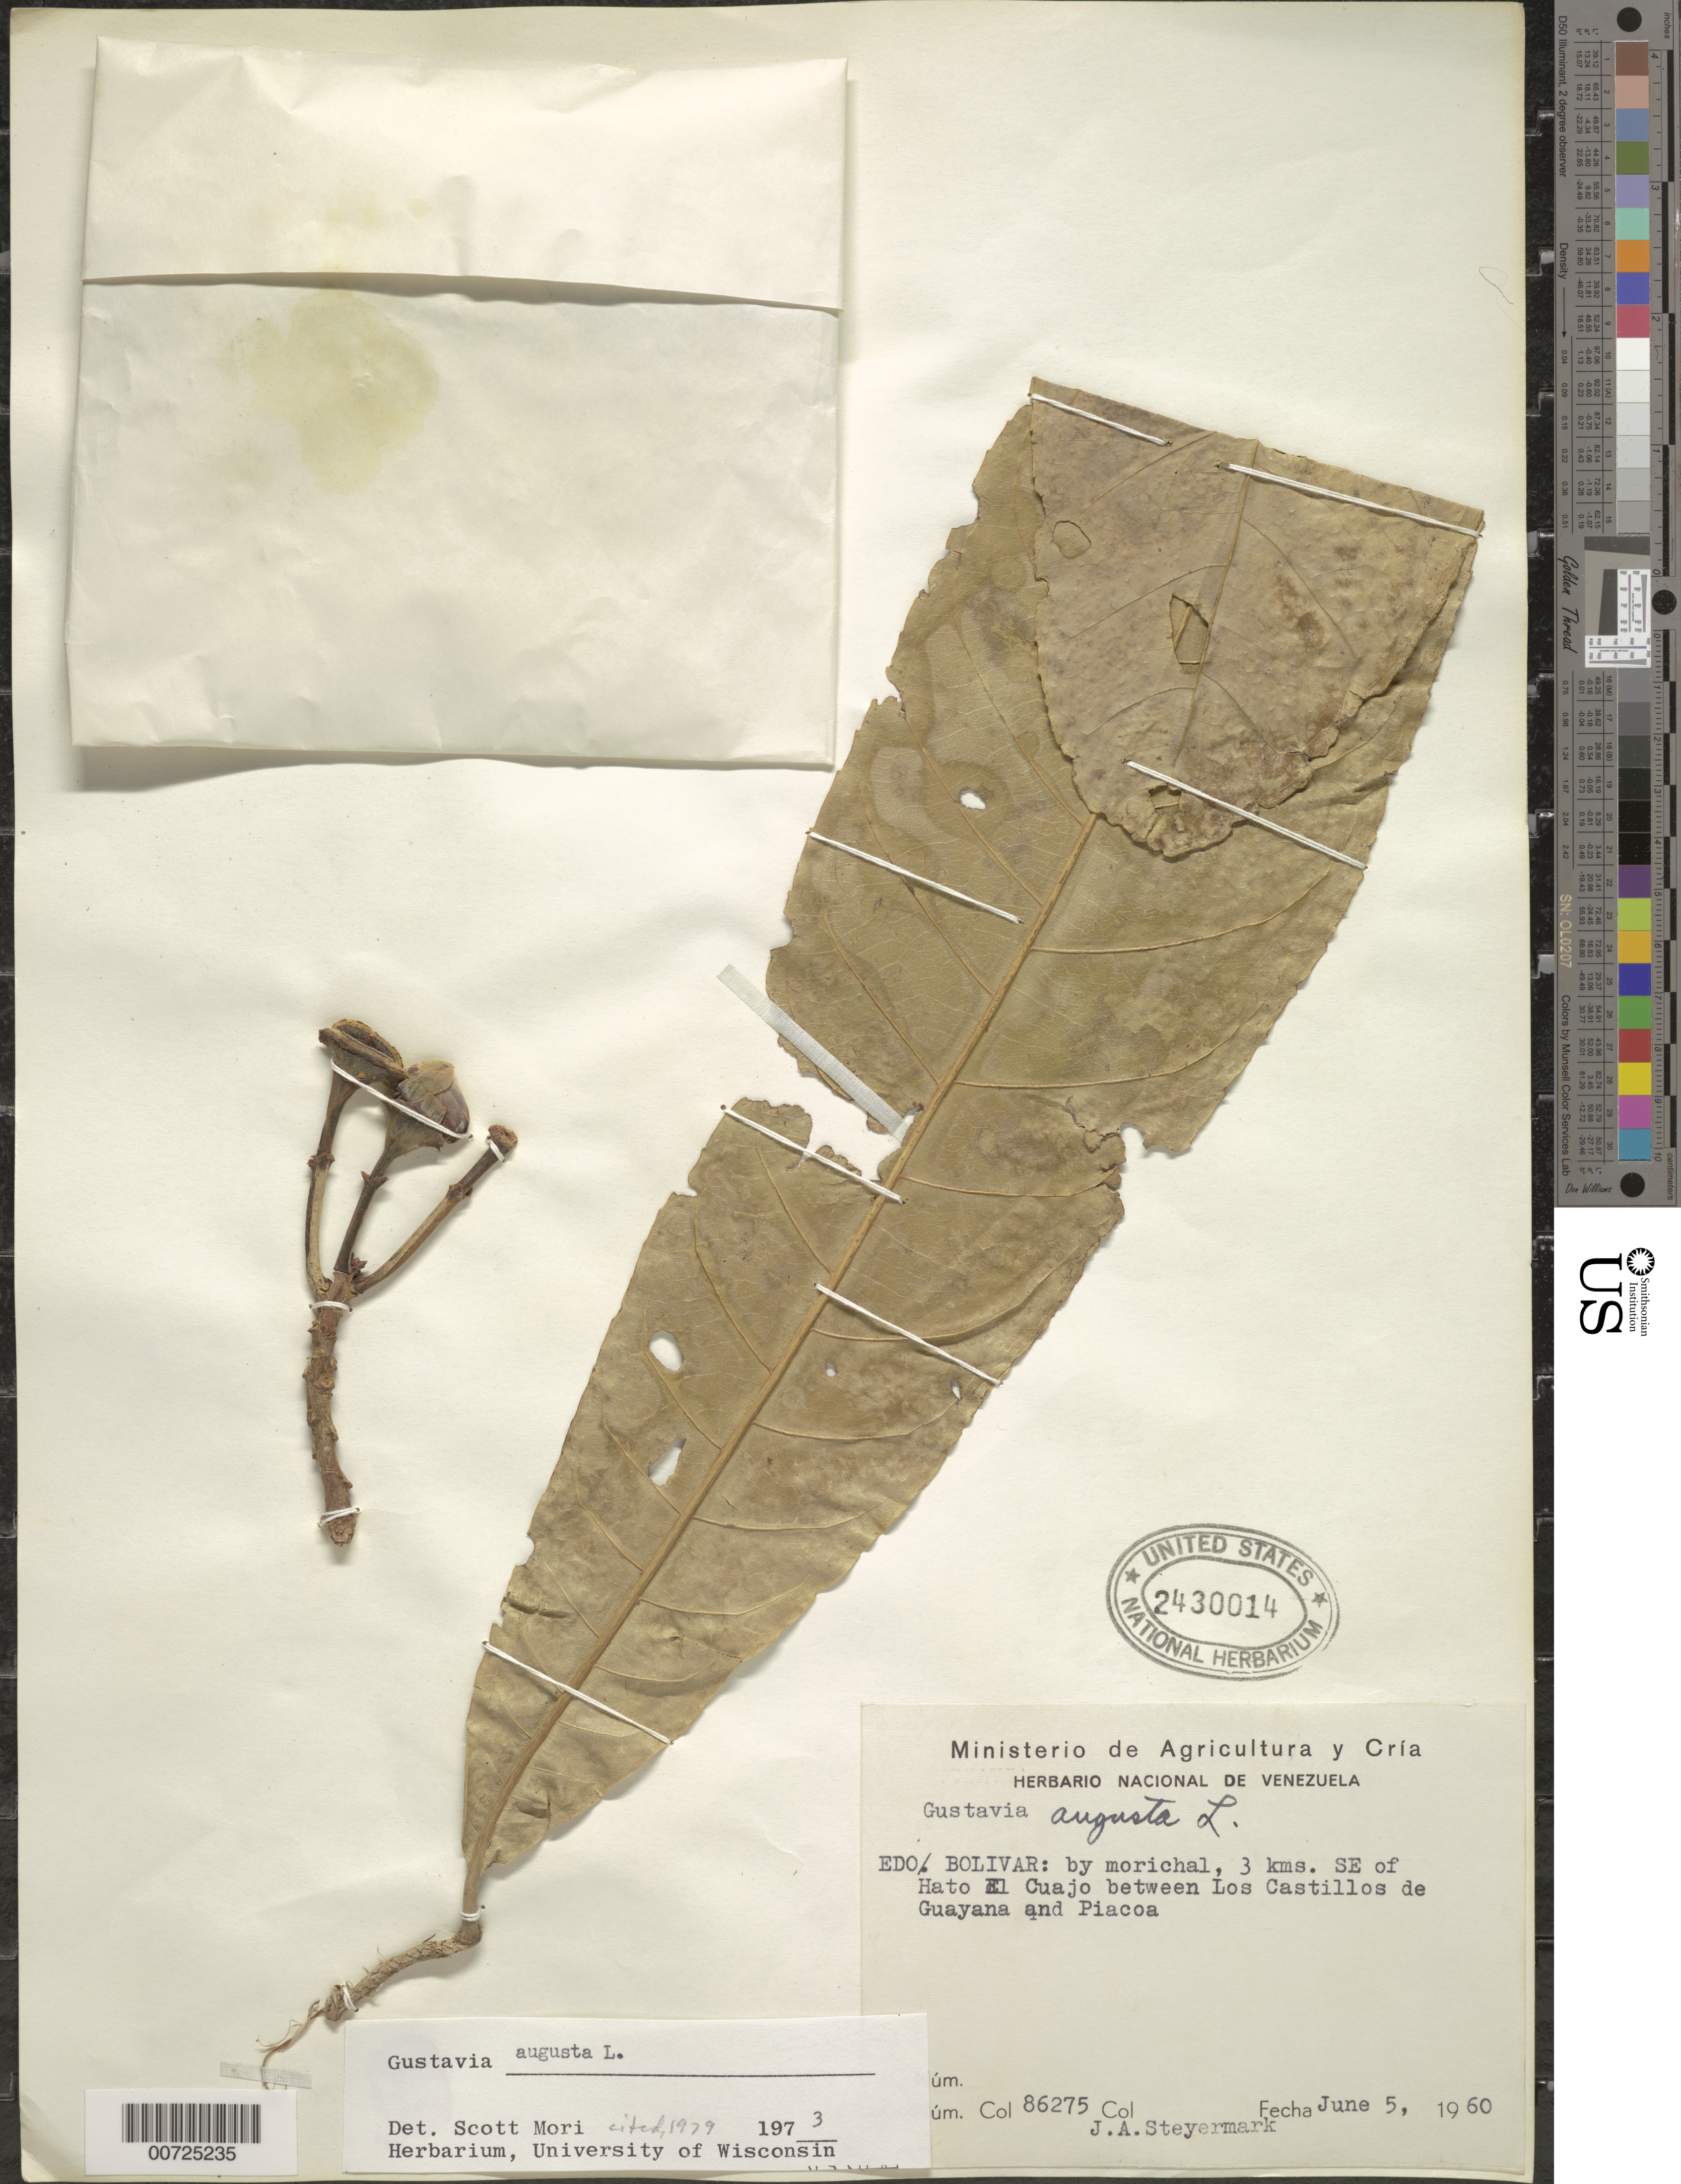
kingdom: Plantae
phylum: Tracheophyta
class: Magnoliopsida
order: Ericales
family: Lecythidaceae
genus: Gustavia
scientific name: Gustavia augusta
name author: L.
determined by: Mori, Scott A.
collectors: J. Steyermark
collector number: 86275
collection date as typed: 5-Jun-60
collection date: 1960-06-05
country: Venezuela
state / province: Bolívar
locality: Hato El Cuajo, 3 km SE of; between Los Castillos de Guayana and Piacoa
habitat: Morichal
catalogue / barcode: US 2430014